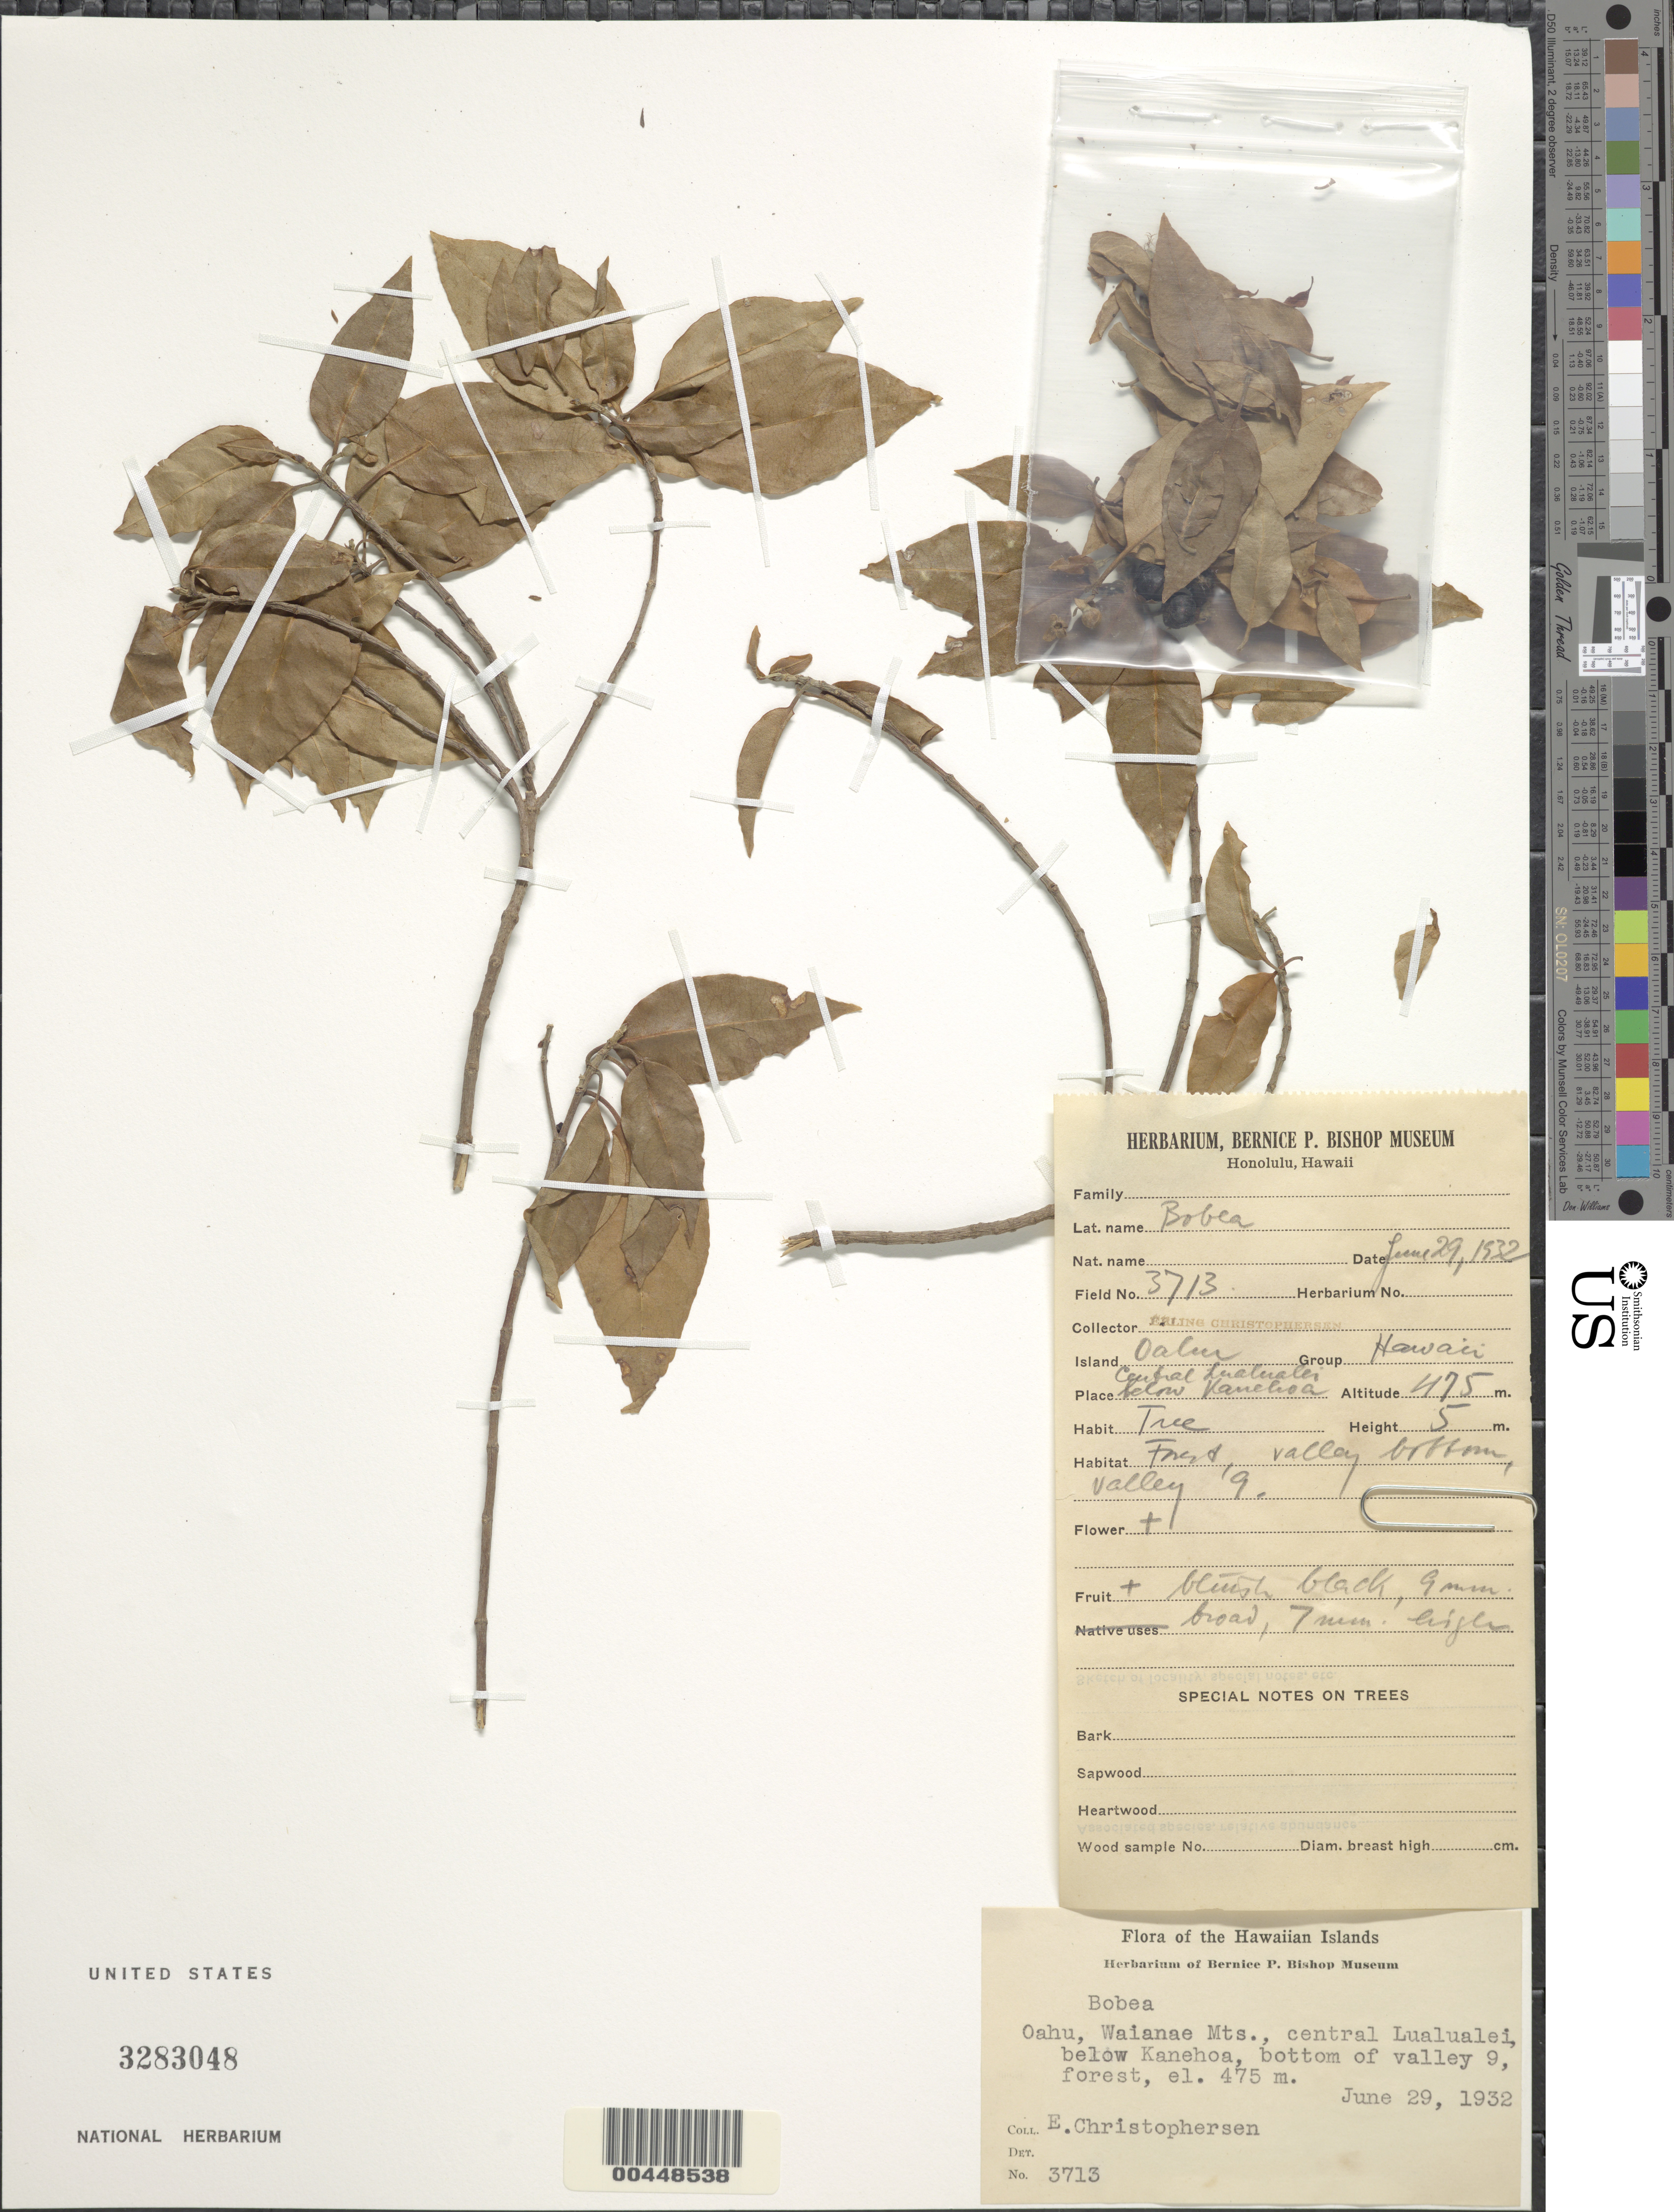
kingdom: Plantae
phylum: Tracheophyta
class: Magnoliopsida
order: Gentianales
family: Rubiaceae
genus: Bobea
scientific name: Bobea sp.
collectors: E. Christophersen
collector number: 3713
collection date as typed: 29 Jun 1932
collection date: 1932-06-29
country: United States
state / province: Hawaii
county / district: Honolulu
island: Oahu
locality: Waianae Mts., central Lualualei, below Kanehoa, bottom of valley 9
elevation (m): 475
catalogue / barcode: US 3283048